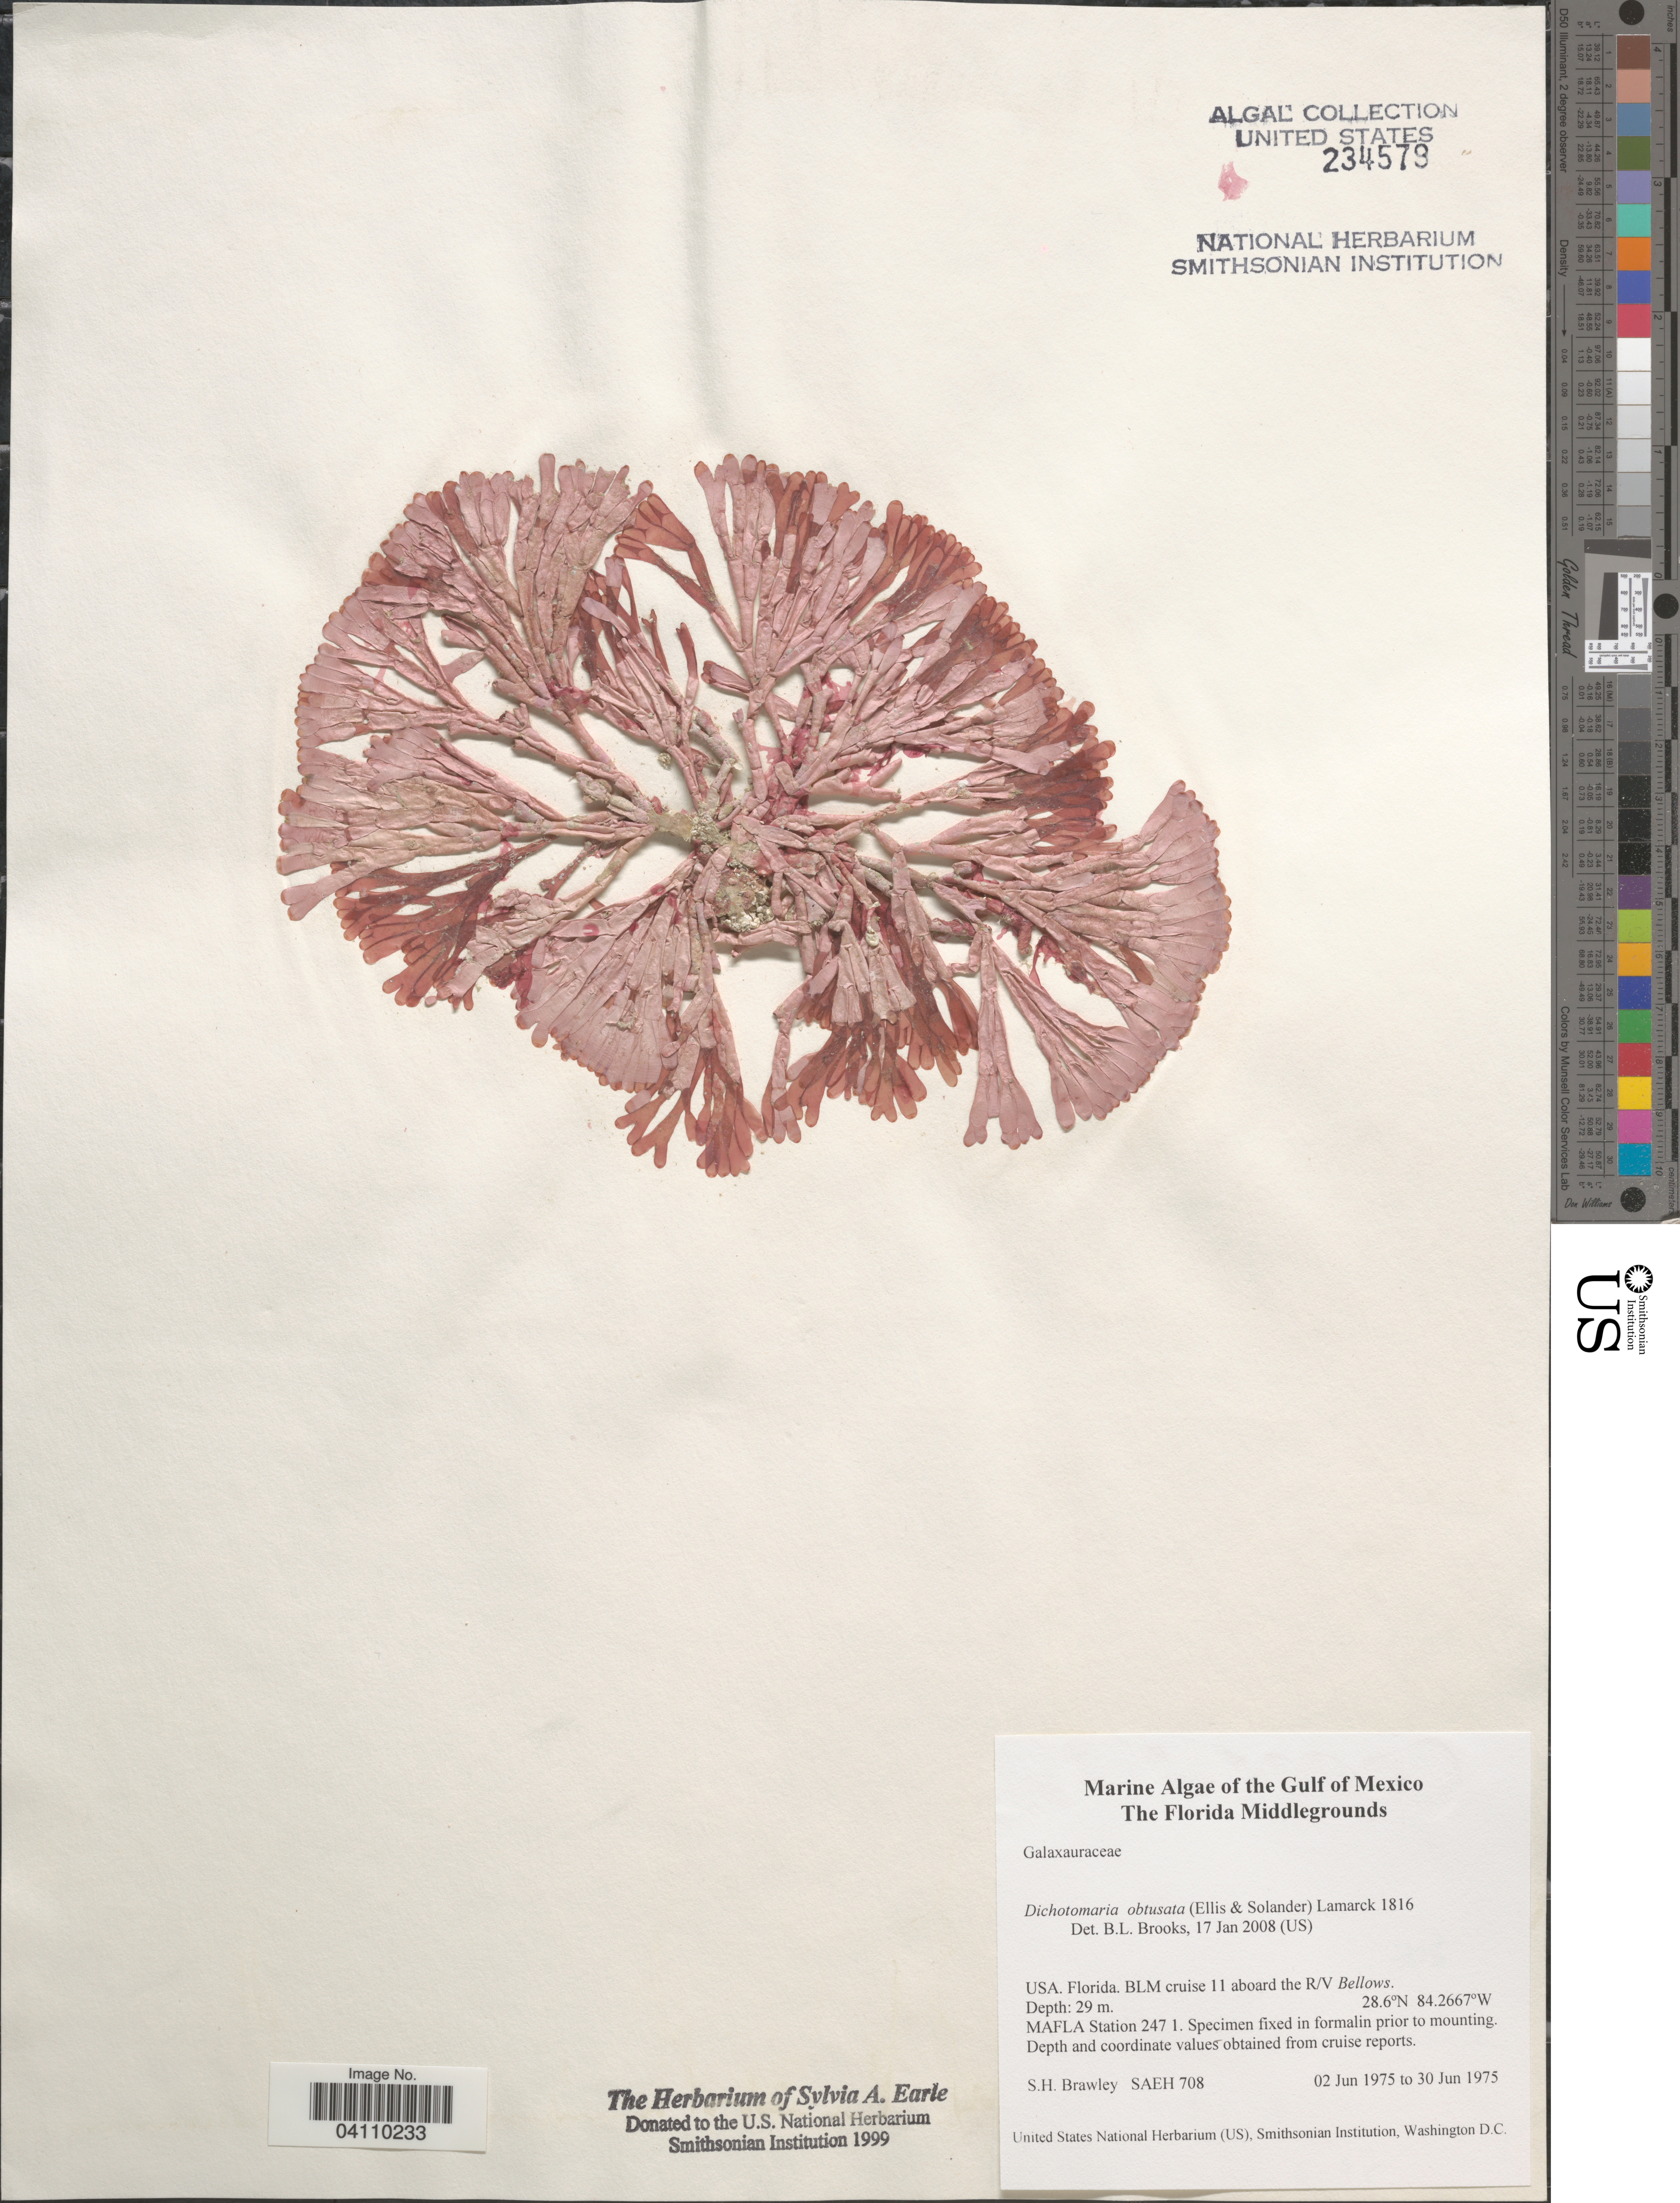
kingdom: Plantae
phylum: Rhodophyta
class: Florideophyceae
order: Nemaliales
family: Galaxauraceae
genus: Dichotomaria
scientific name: Dichotomaria obtusata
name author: (Ellis & Sol.) Lam.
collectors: S. Brawley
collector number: SAEH708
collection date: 1975-06-02/1975-06-30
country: United States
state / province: Florida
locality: The Gulf of Mexico. The Florida Middlegrounds. BLM cruise 11 aboard the R/V Bellows. MAFLA Station 247 1.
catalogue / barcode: US 234579